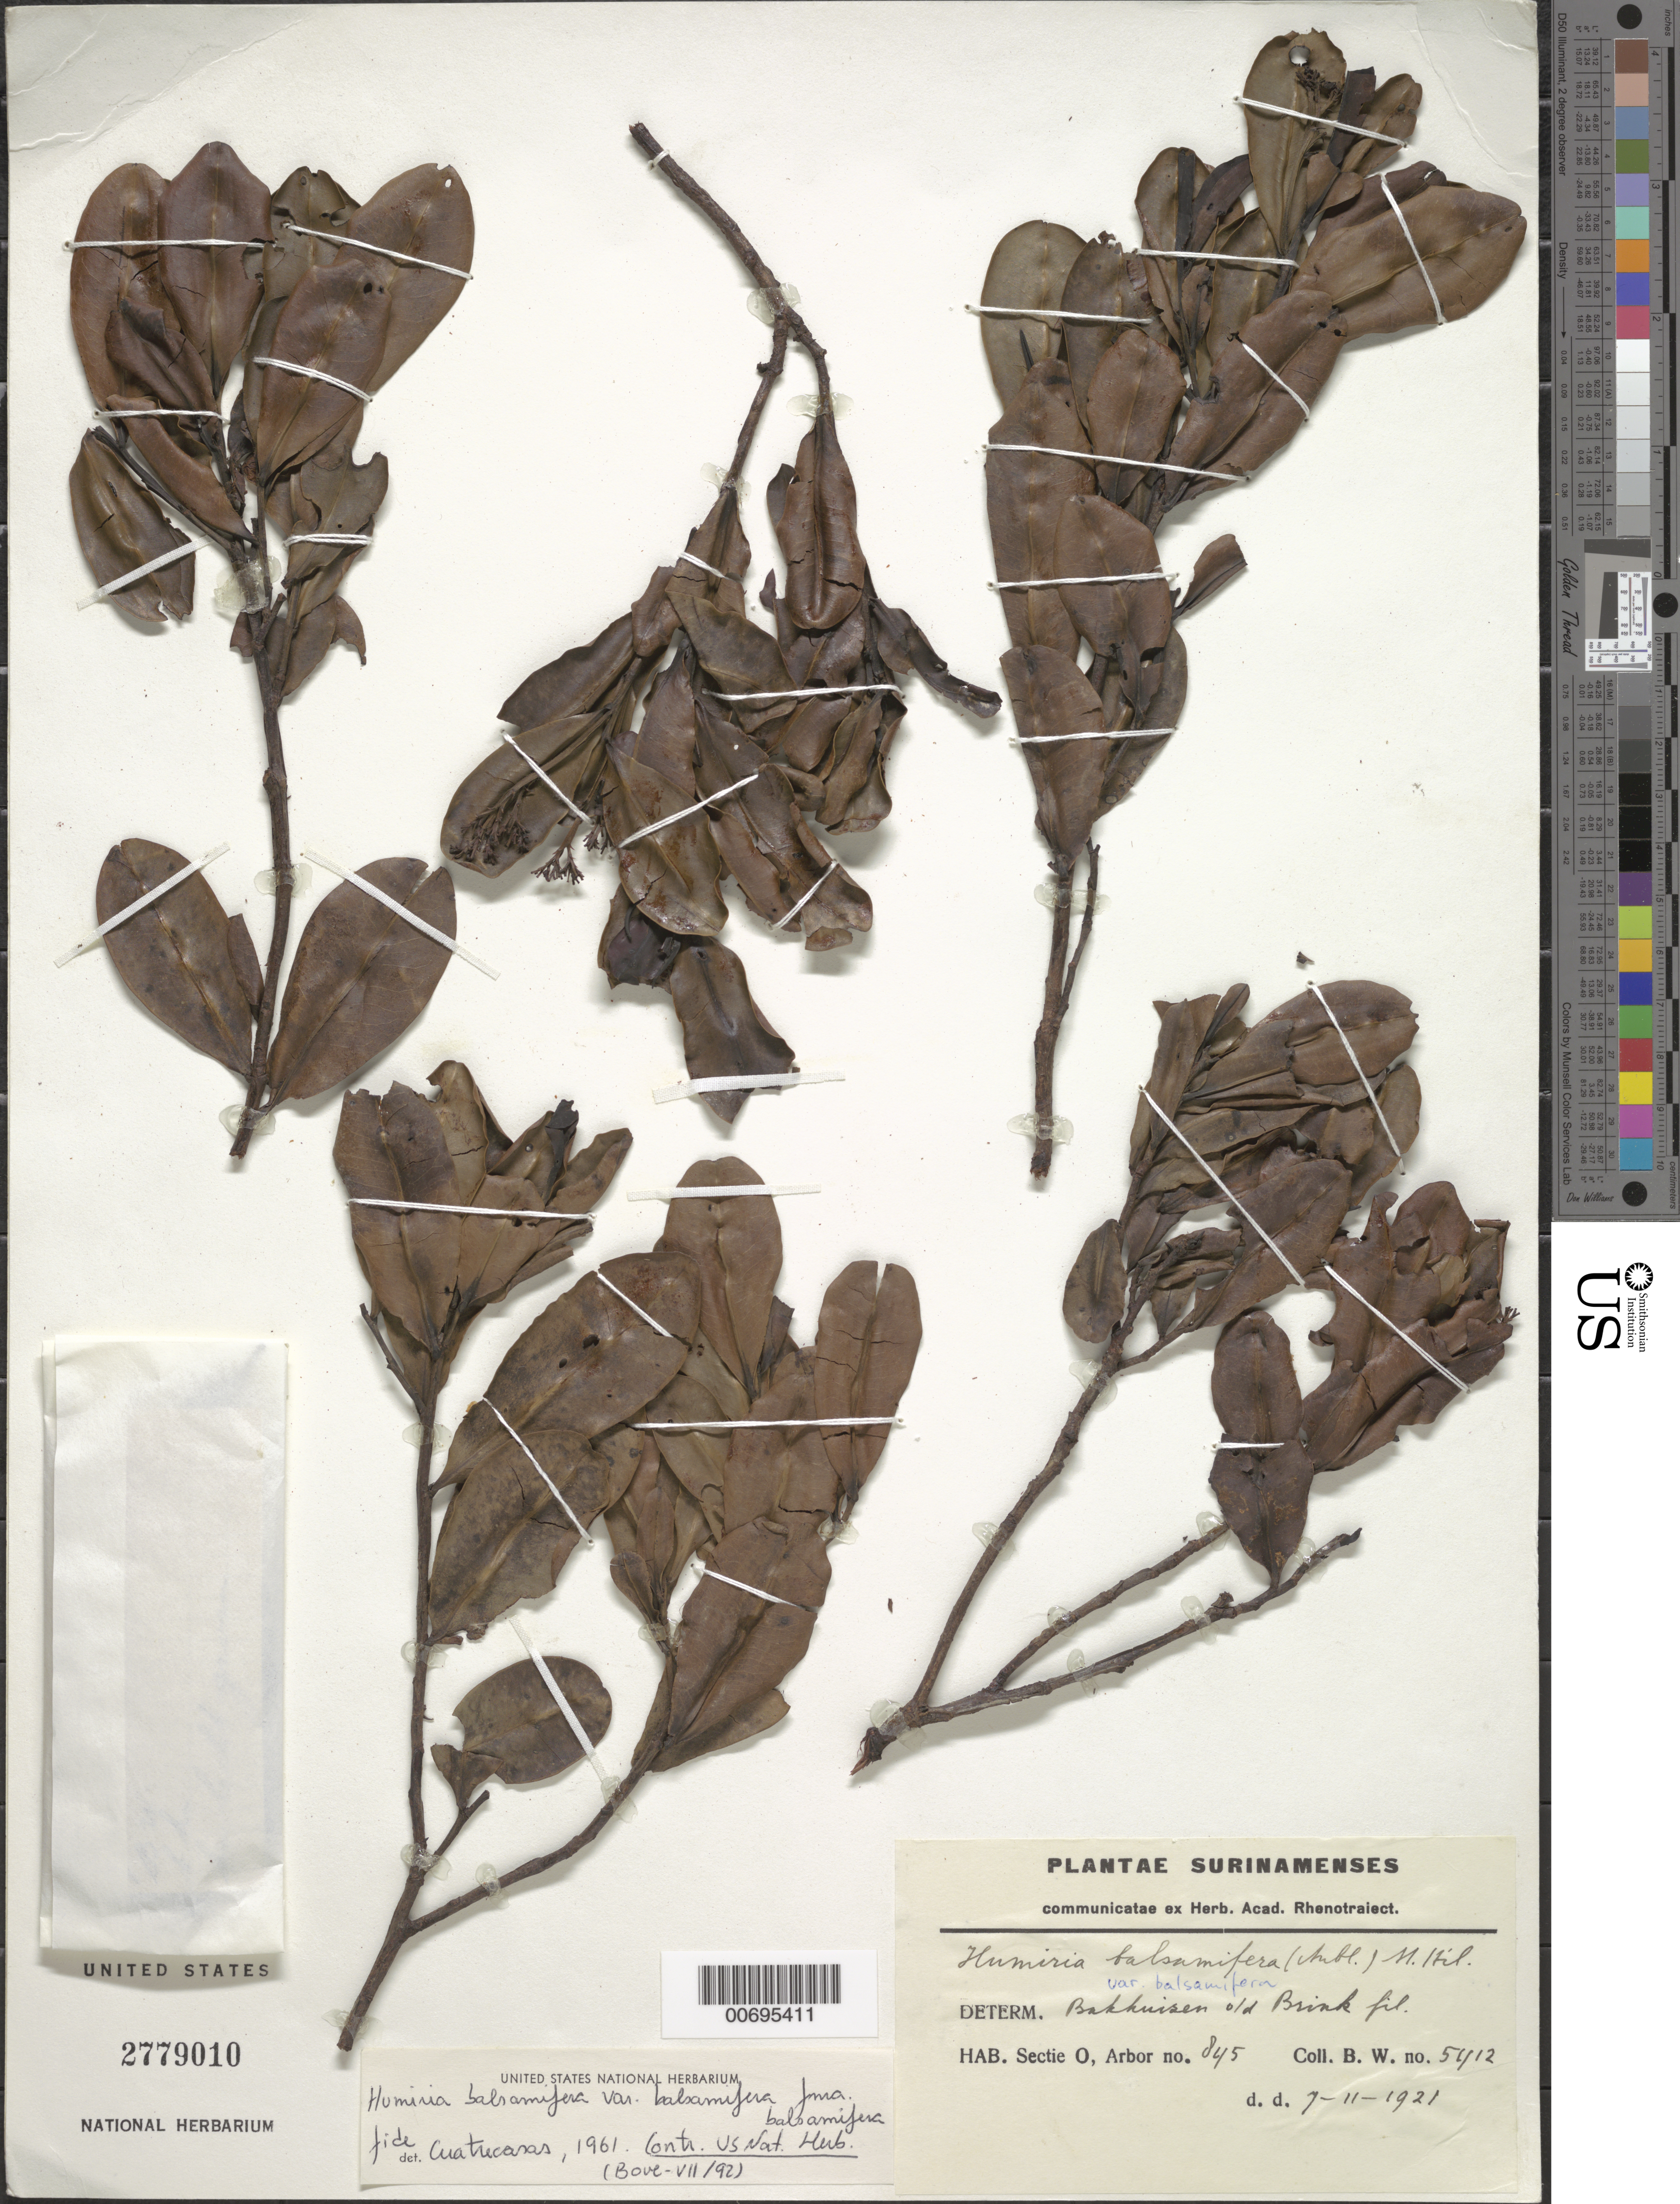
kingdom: Plantae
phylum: Tracheophyta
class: Magnoliopsida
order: Malpighiales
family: Humiriaceae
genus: Humiria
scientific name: Humiria balsamifera f. balsamifera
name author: Aubl.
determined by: Cuatrecasas, J.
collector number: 5412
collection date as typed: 7-Nov-21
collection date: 1921-11-07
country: Suriname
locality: Sectie O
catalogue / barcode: US 2779010